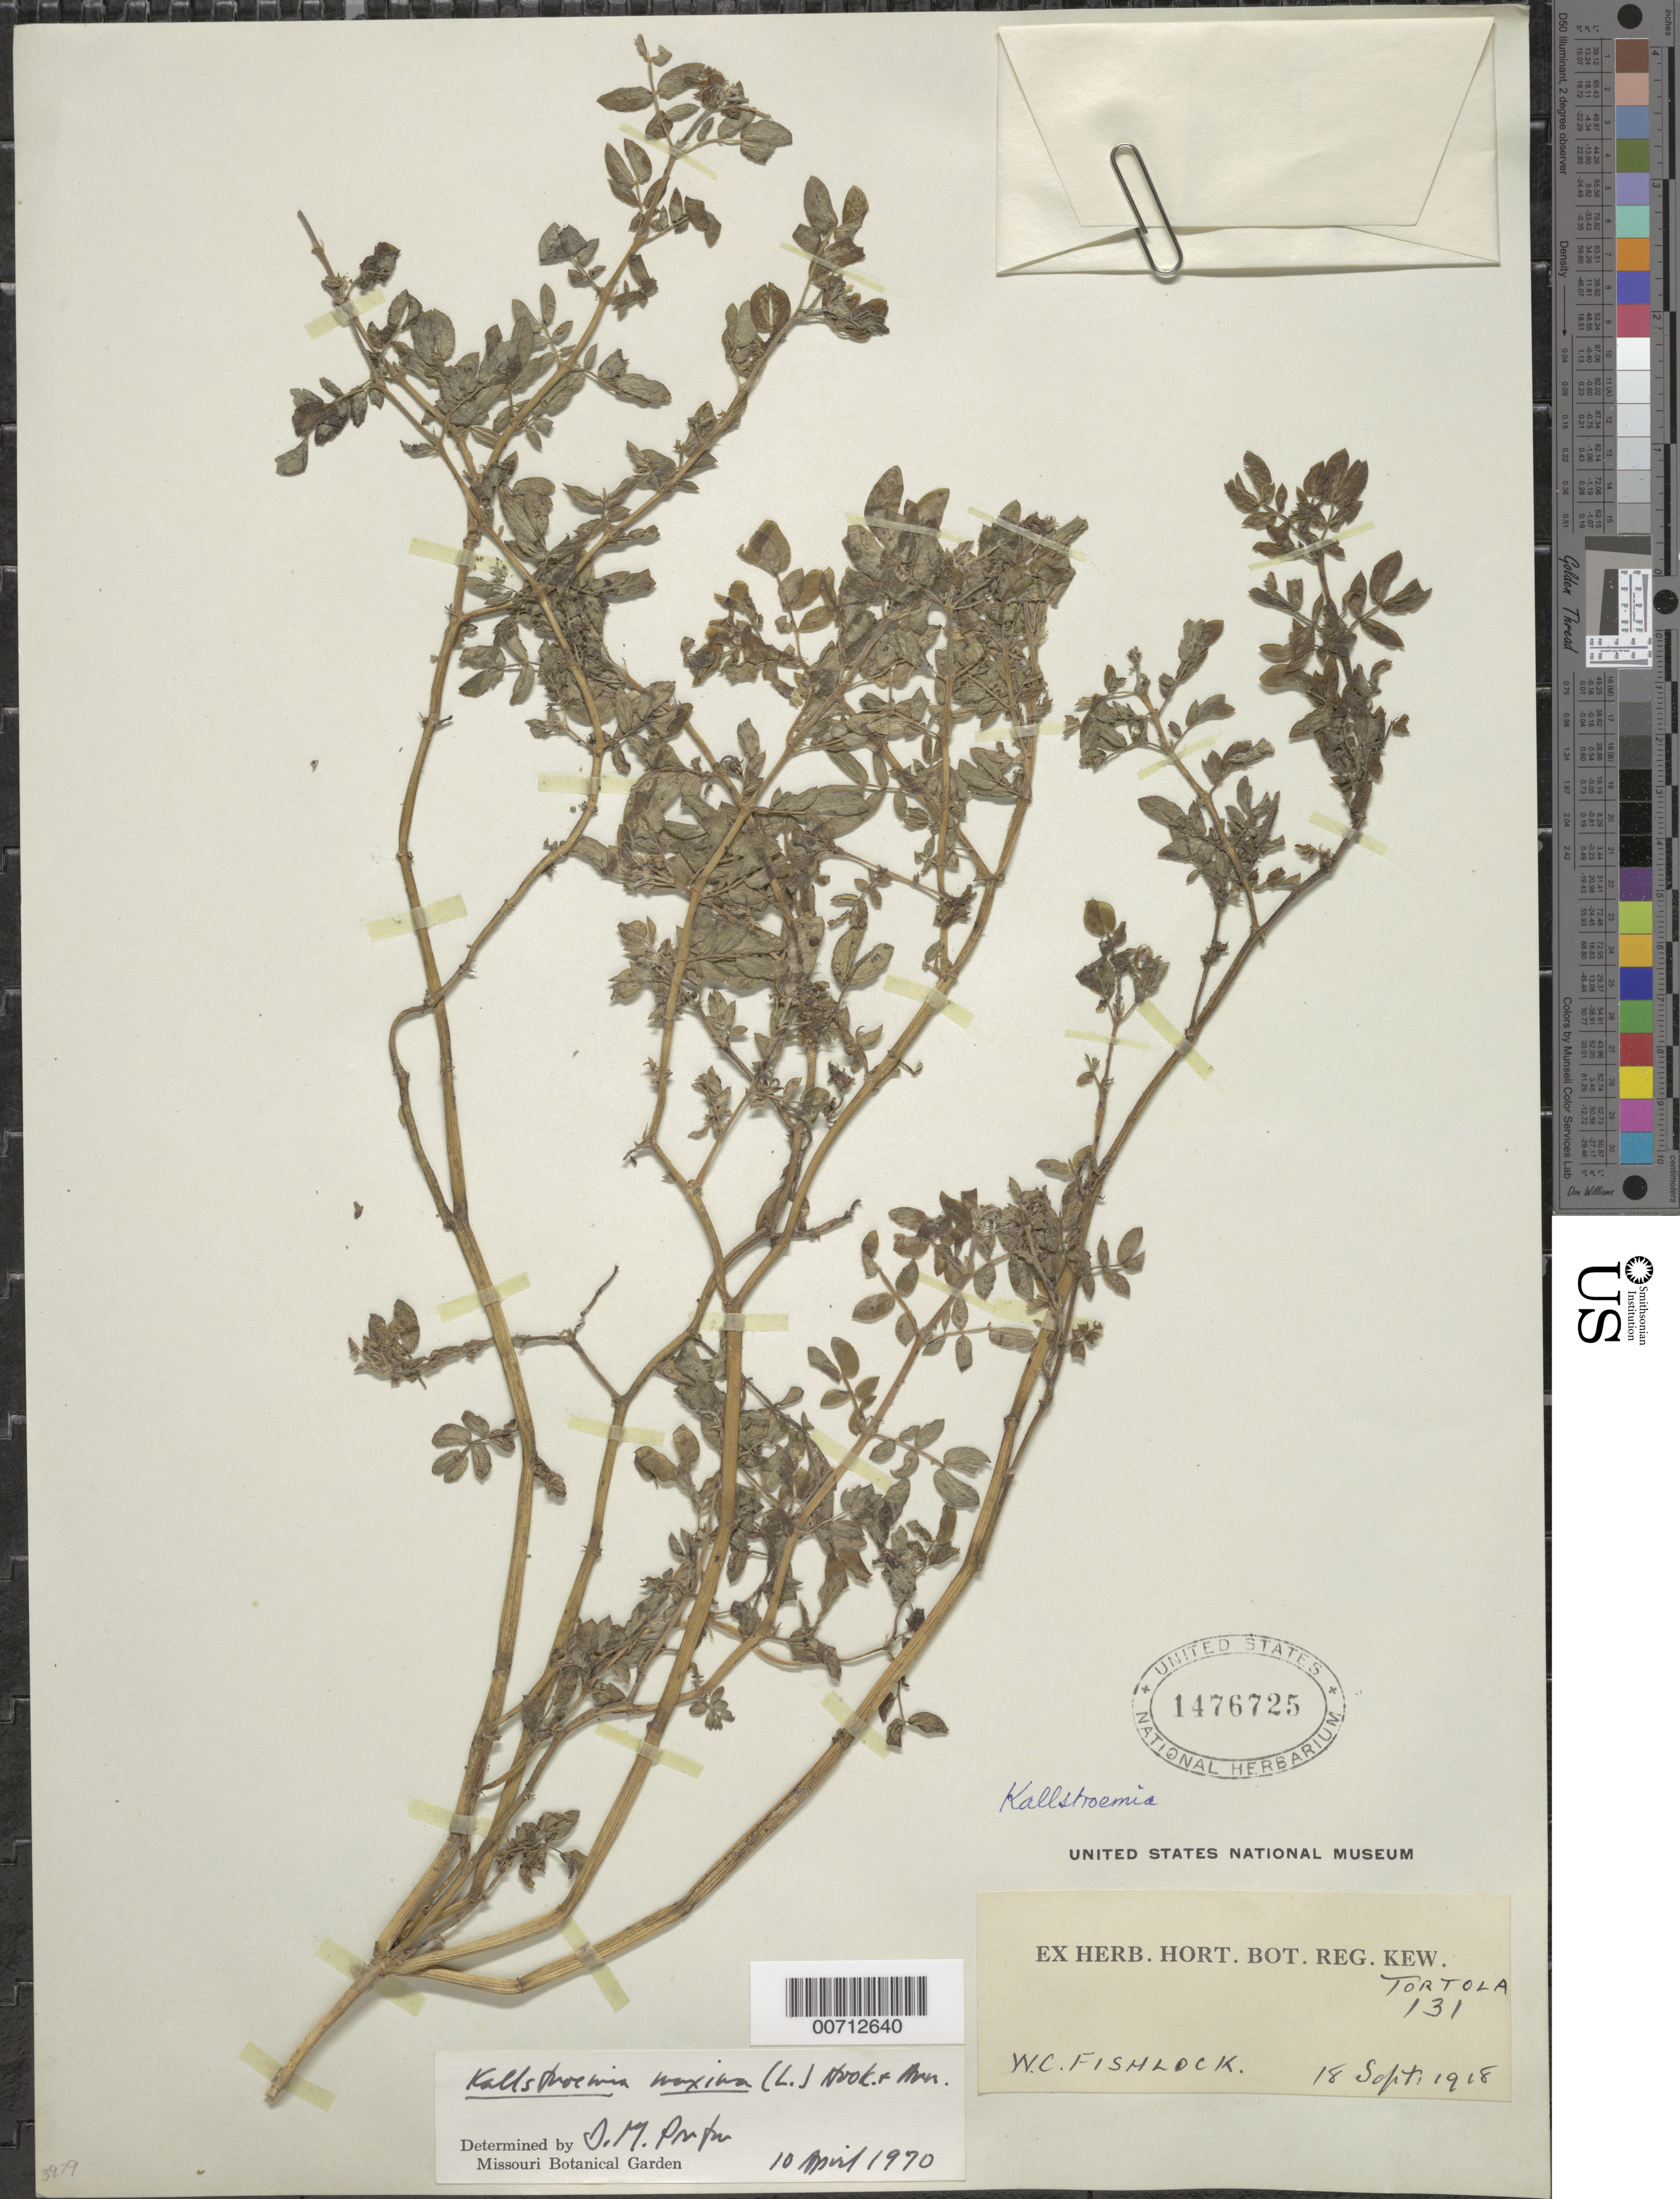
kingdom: Plantae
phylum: Tracheophyta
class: Magnoliopsida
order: Zygophyllales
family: Zygophyllaceae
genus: Kallstroemia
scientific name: Kallstroemia maxima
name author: (L.) Hook. & Arn.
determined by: Porter, D. M.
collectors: W. Fishlock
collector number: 131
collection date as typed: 18 Sep 1918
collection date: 1918-09-18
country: British Virgin Islands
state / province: Tortola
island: Tortola Island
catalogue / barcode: US 1476725